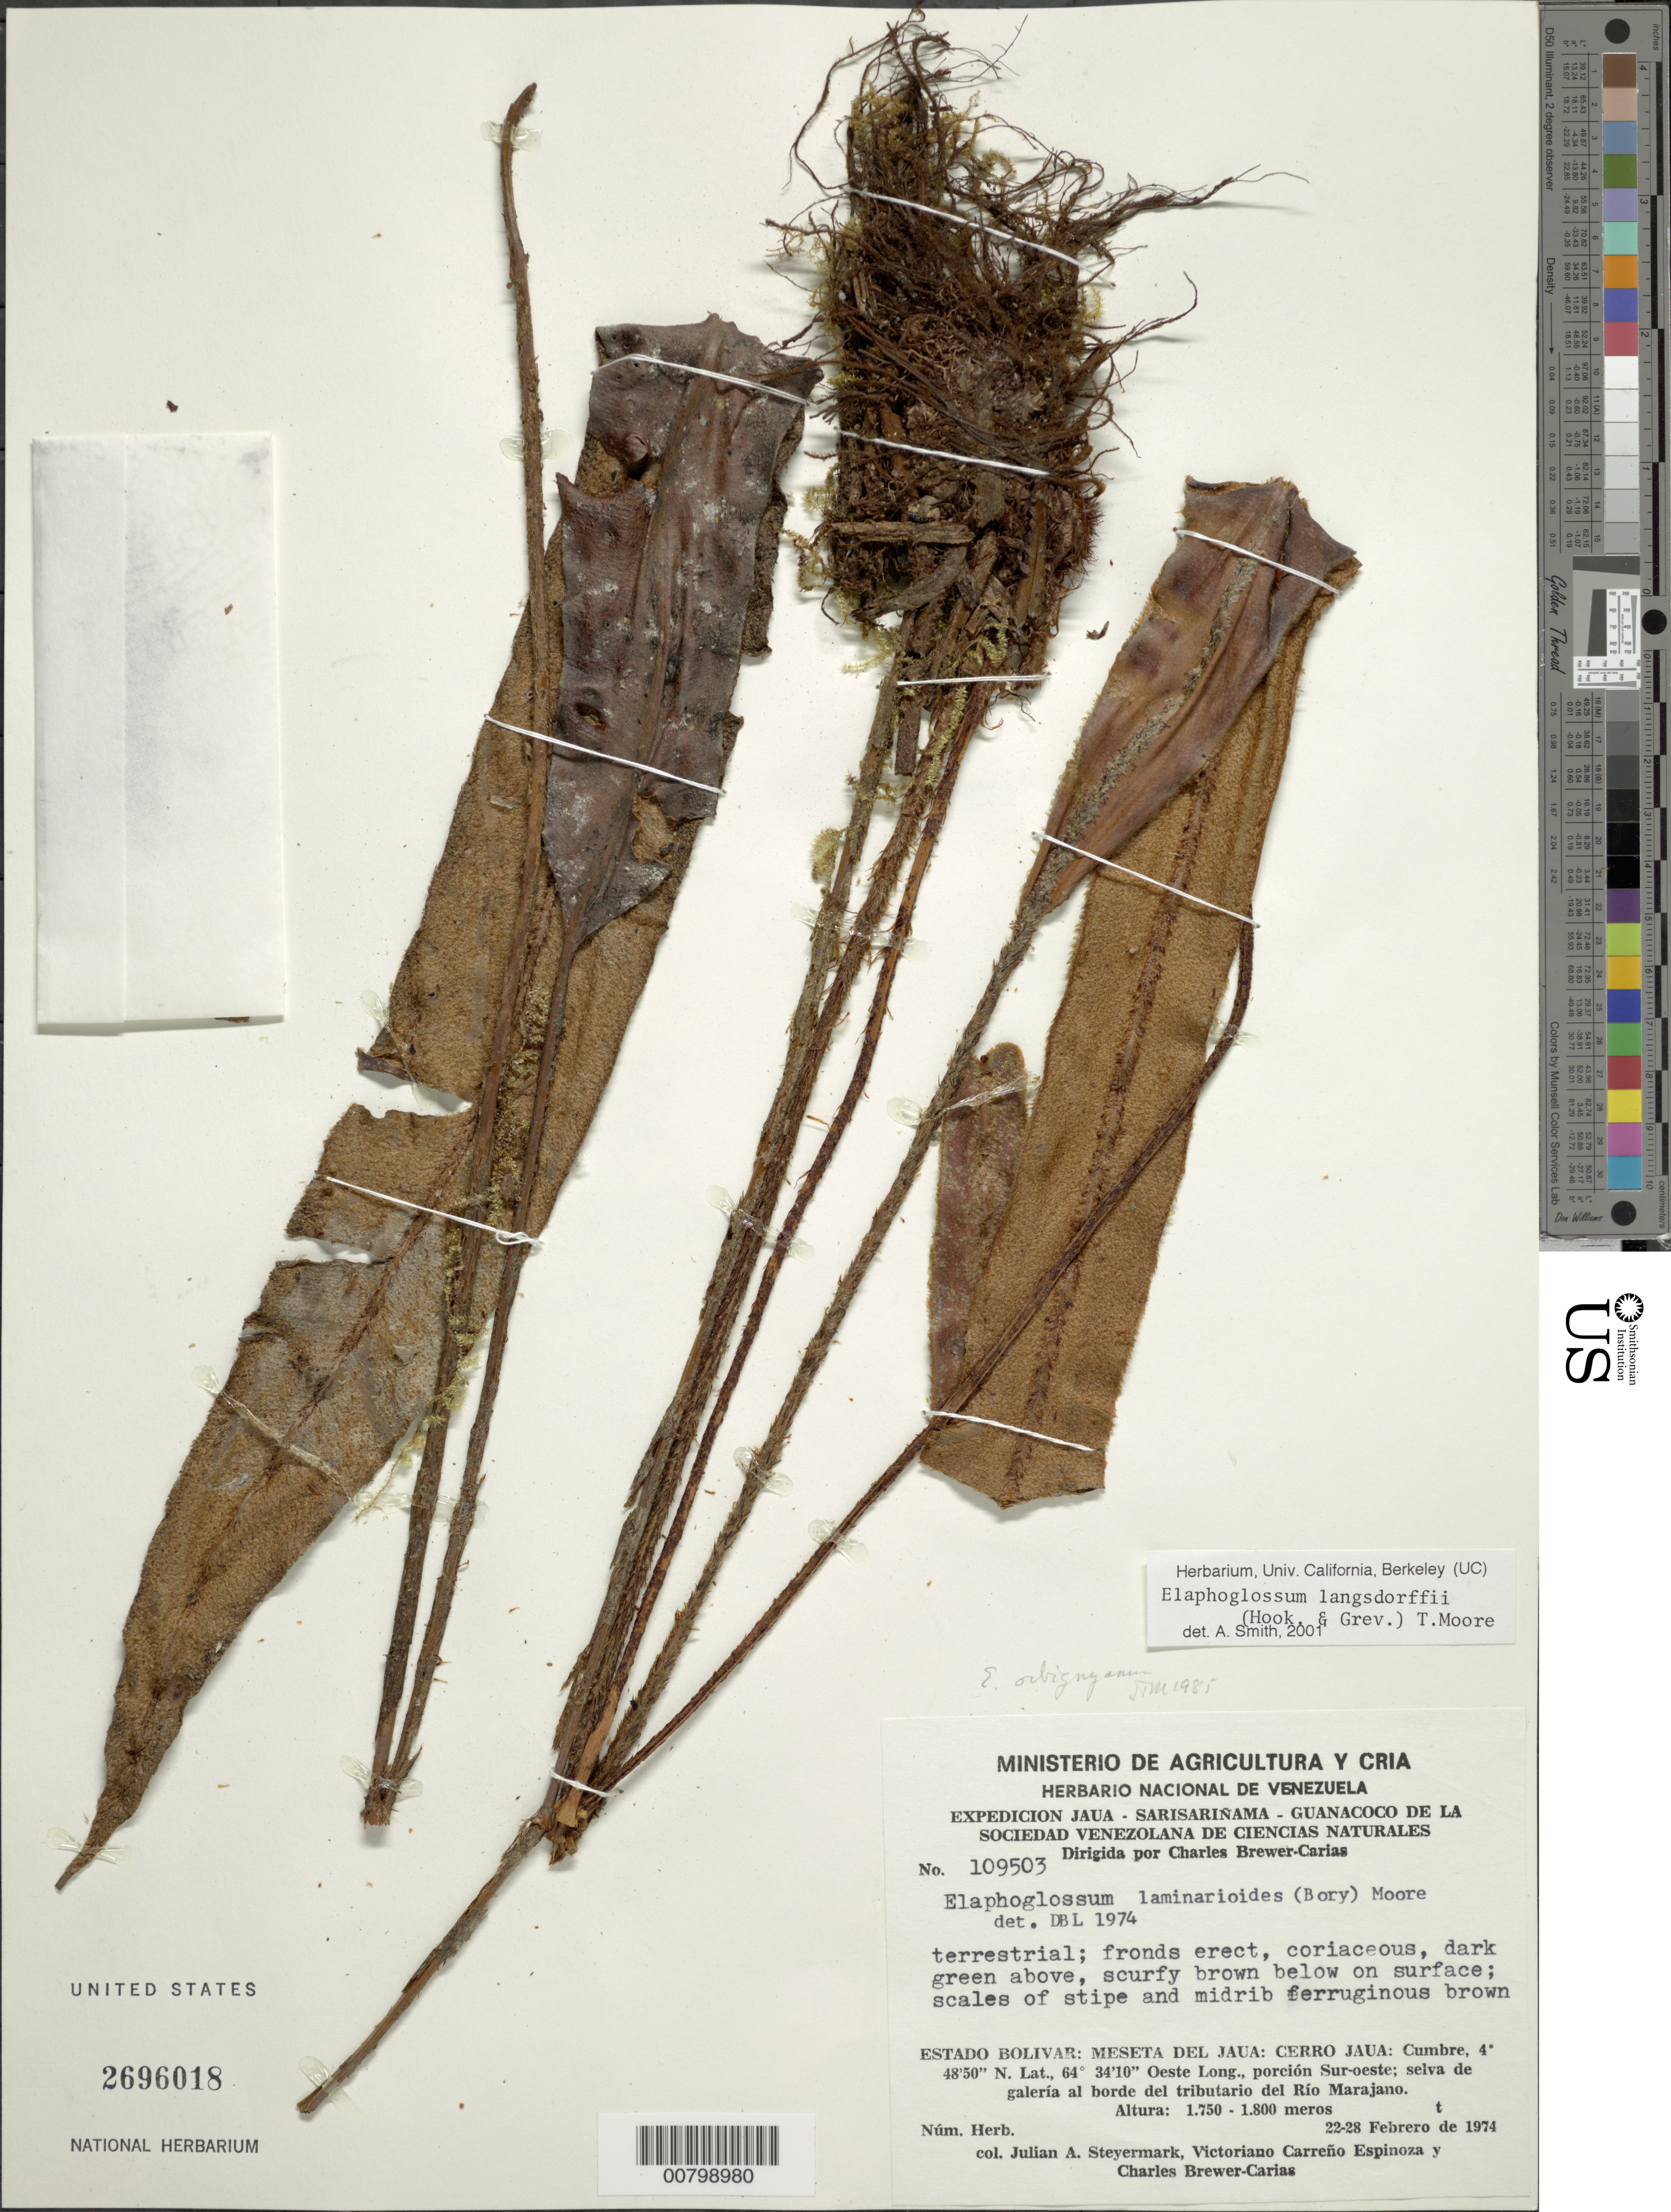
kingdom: Plantae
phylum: Tracheophyta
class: Polypodiopsida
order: Polypodiales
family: Dryopteridaceae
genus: Elaphoglossum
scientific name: Elaphoglossum langsdorffii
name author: (Hook. & Grev.) T. Moore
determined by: Smith, A.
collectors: J. Steyermark, V. Carreño E. & C. Brewer-Carias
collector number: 109503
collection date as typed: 22-Feb-74 to 28-Feb-74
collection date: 1974-02-22/1974-02-28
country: Venezuela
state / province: Bolívar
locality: Meseta del Jaua: Cerro Jaua, Río Marajano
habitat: Gallery forest along river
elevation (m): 1750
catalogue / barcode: US 2696018